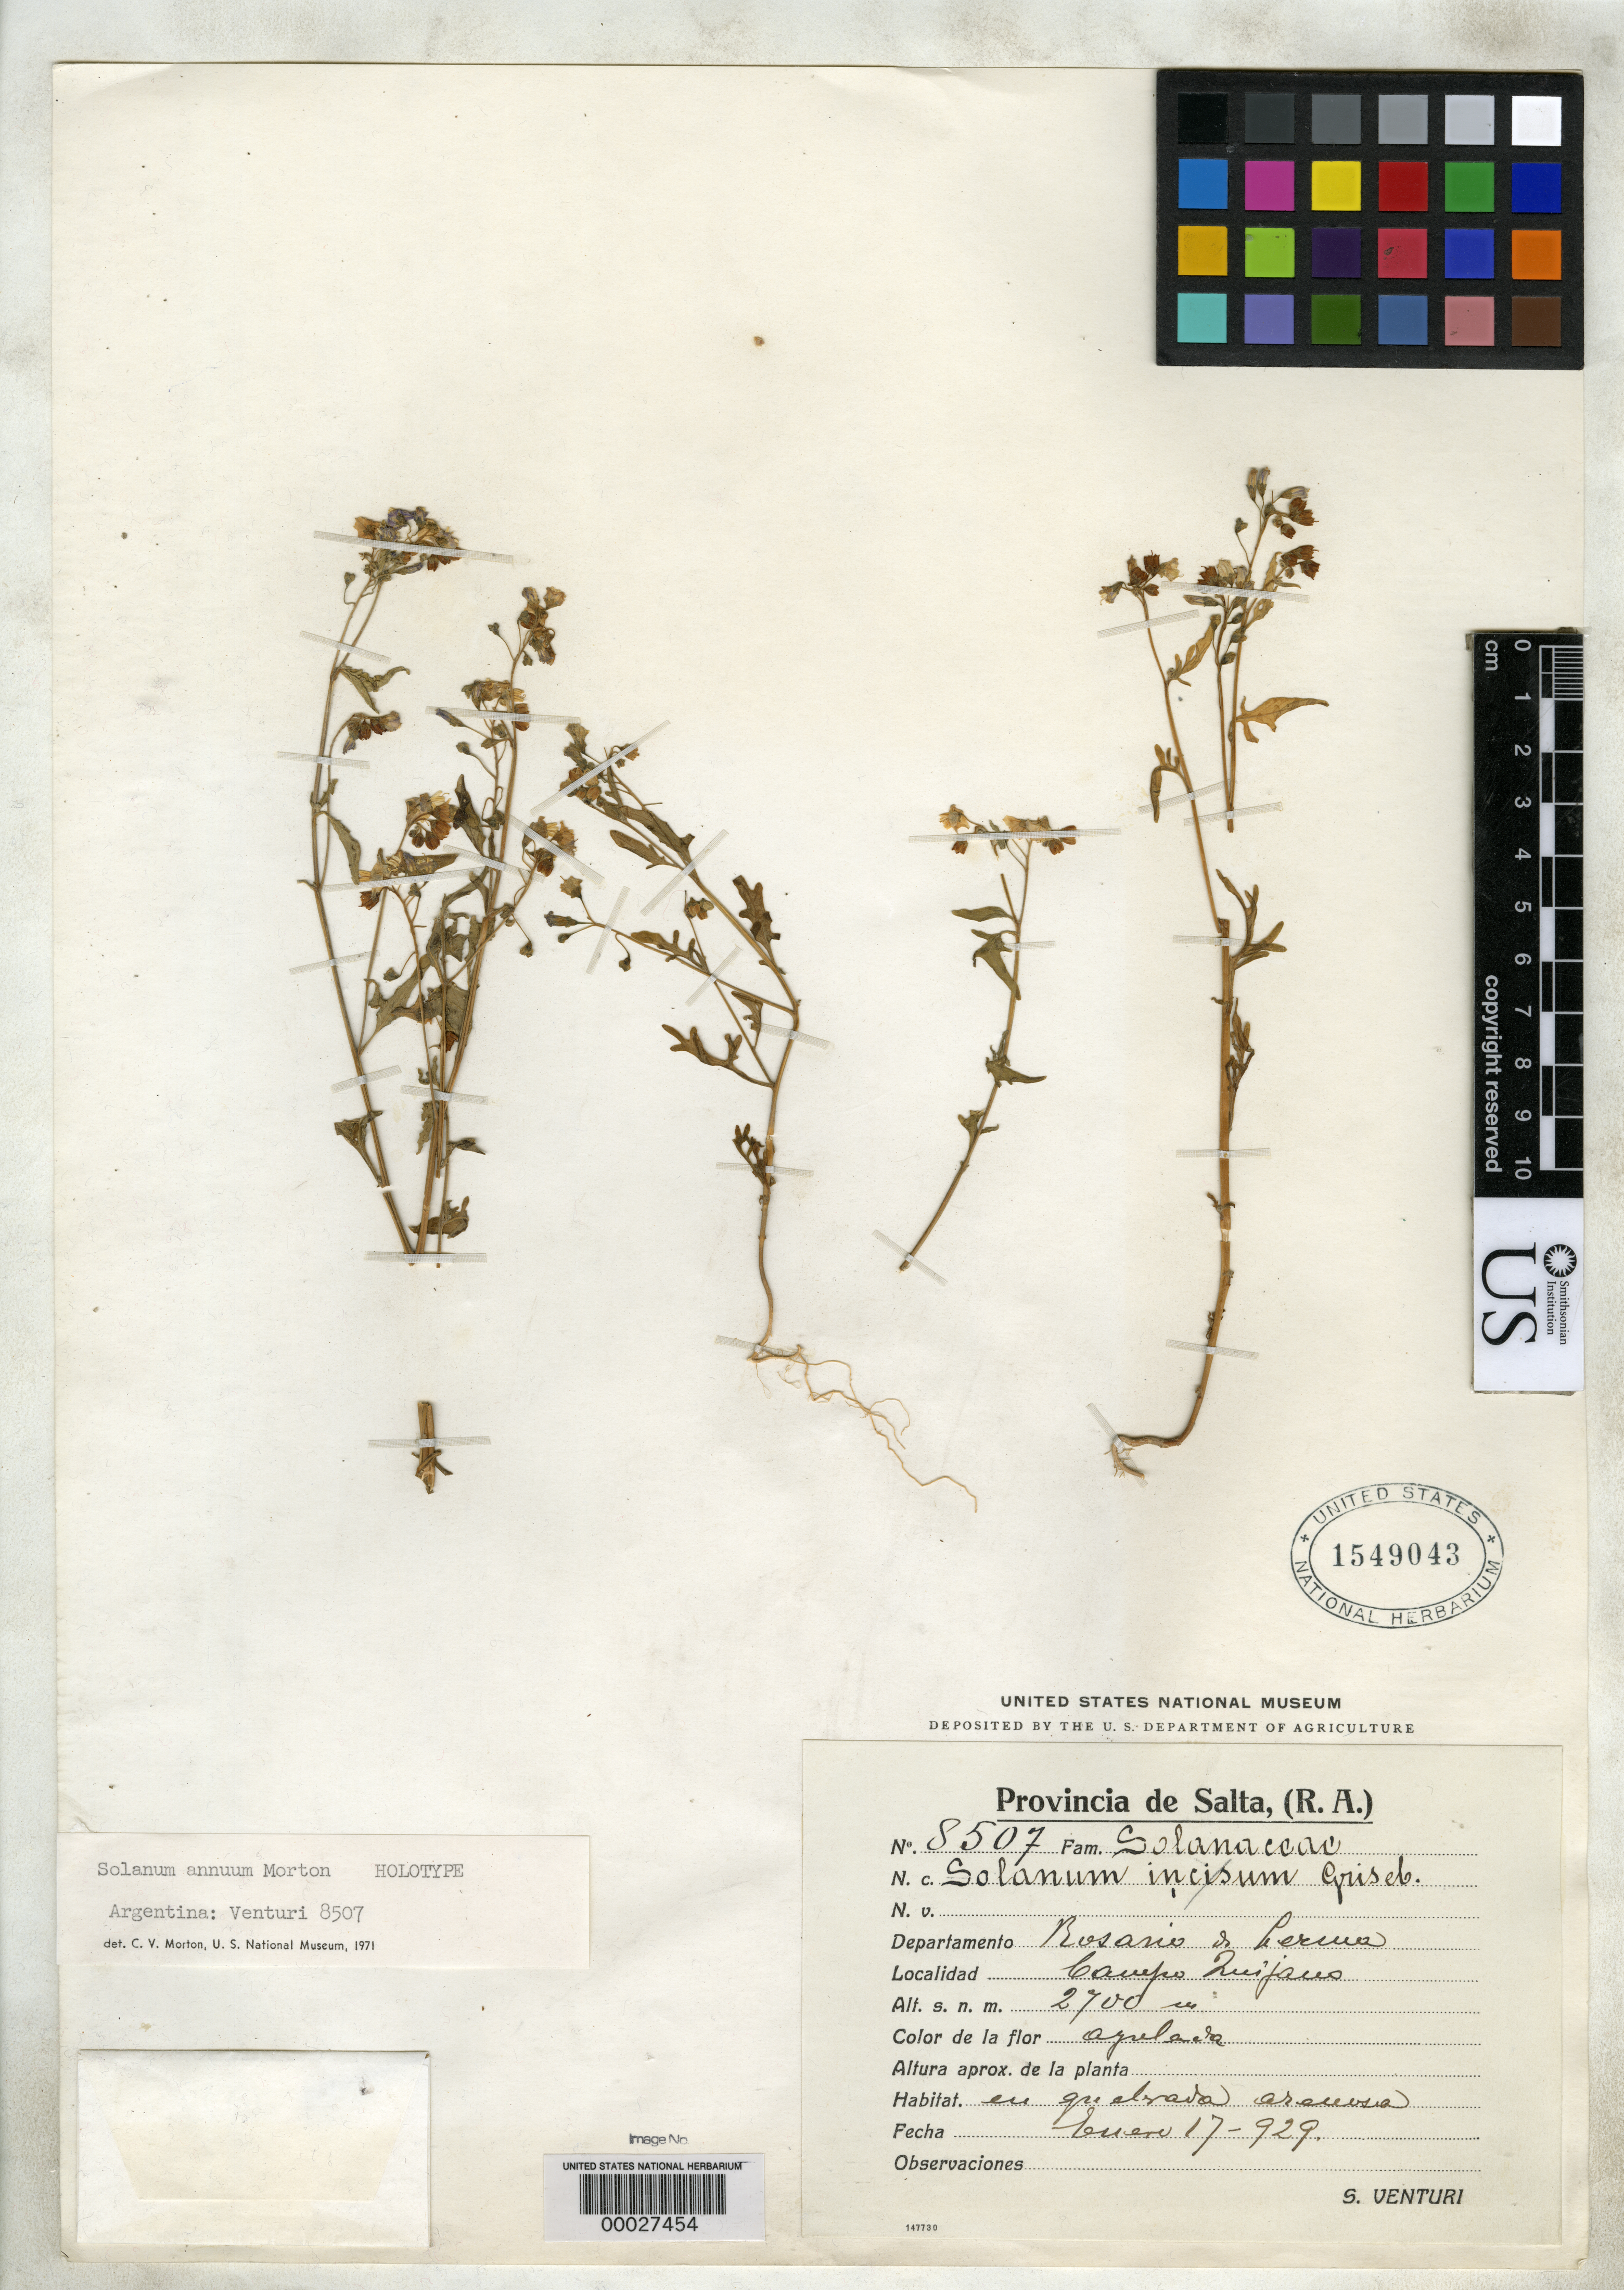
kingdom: Plantae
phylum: Tracheophyta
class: Magnoliopsida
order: Solanales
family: Solanaceae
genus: Solanum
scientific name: Solanum annuum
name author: C.V. Morton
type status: Holotype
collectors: S. Venturi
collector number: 8507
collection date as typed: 17 Jan 1929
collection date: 1929-01-17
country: Argentina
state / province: Salta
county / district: Rosario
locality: Campo Quijano.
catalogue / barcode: US 1549043